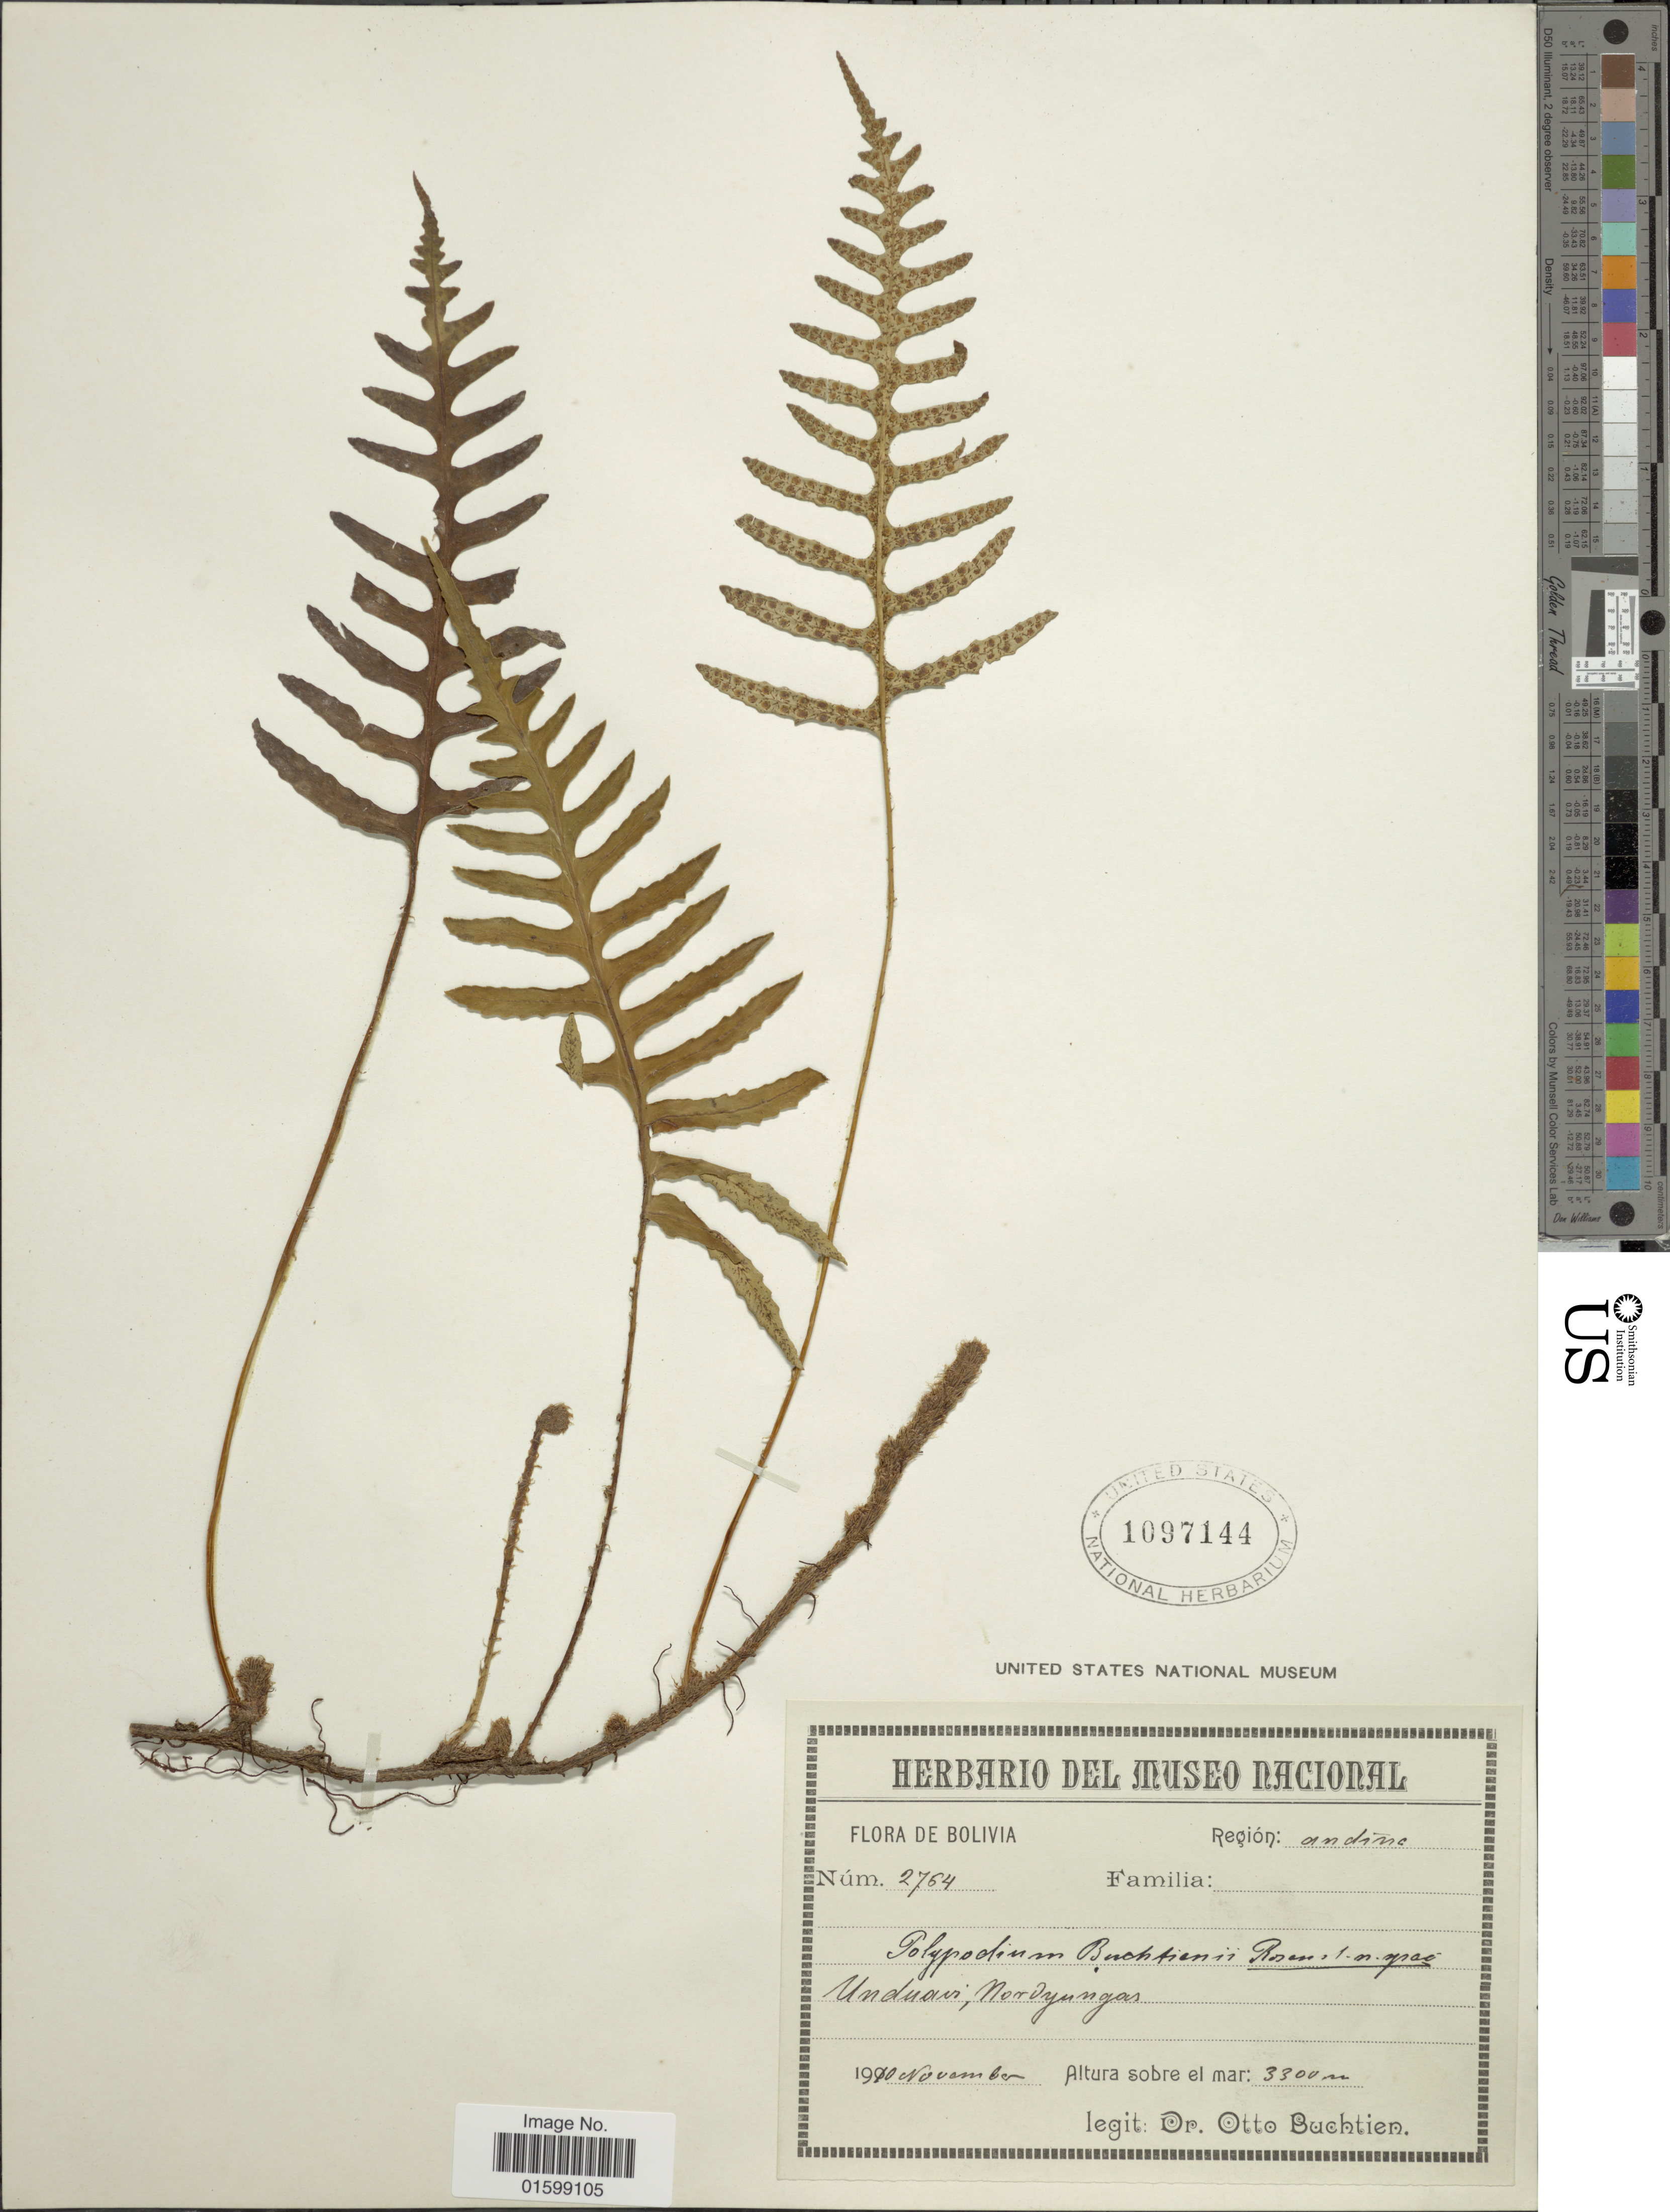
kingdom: Plantae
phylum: Tracheophyta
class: Polypodiopsida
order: Polypodiales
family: Polypodiaceae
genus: Pleopeltis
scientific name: Pleopeltis buchtienii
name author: (Christ & Rosenst.) A.R. Sm.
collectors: O. Buchtien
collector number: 2764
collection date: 1910-11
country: Bolivia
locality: Región: andina, Unduavi, Nordyungas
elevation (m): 3300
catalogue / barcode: US 1097144